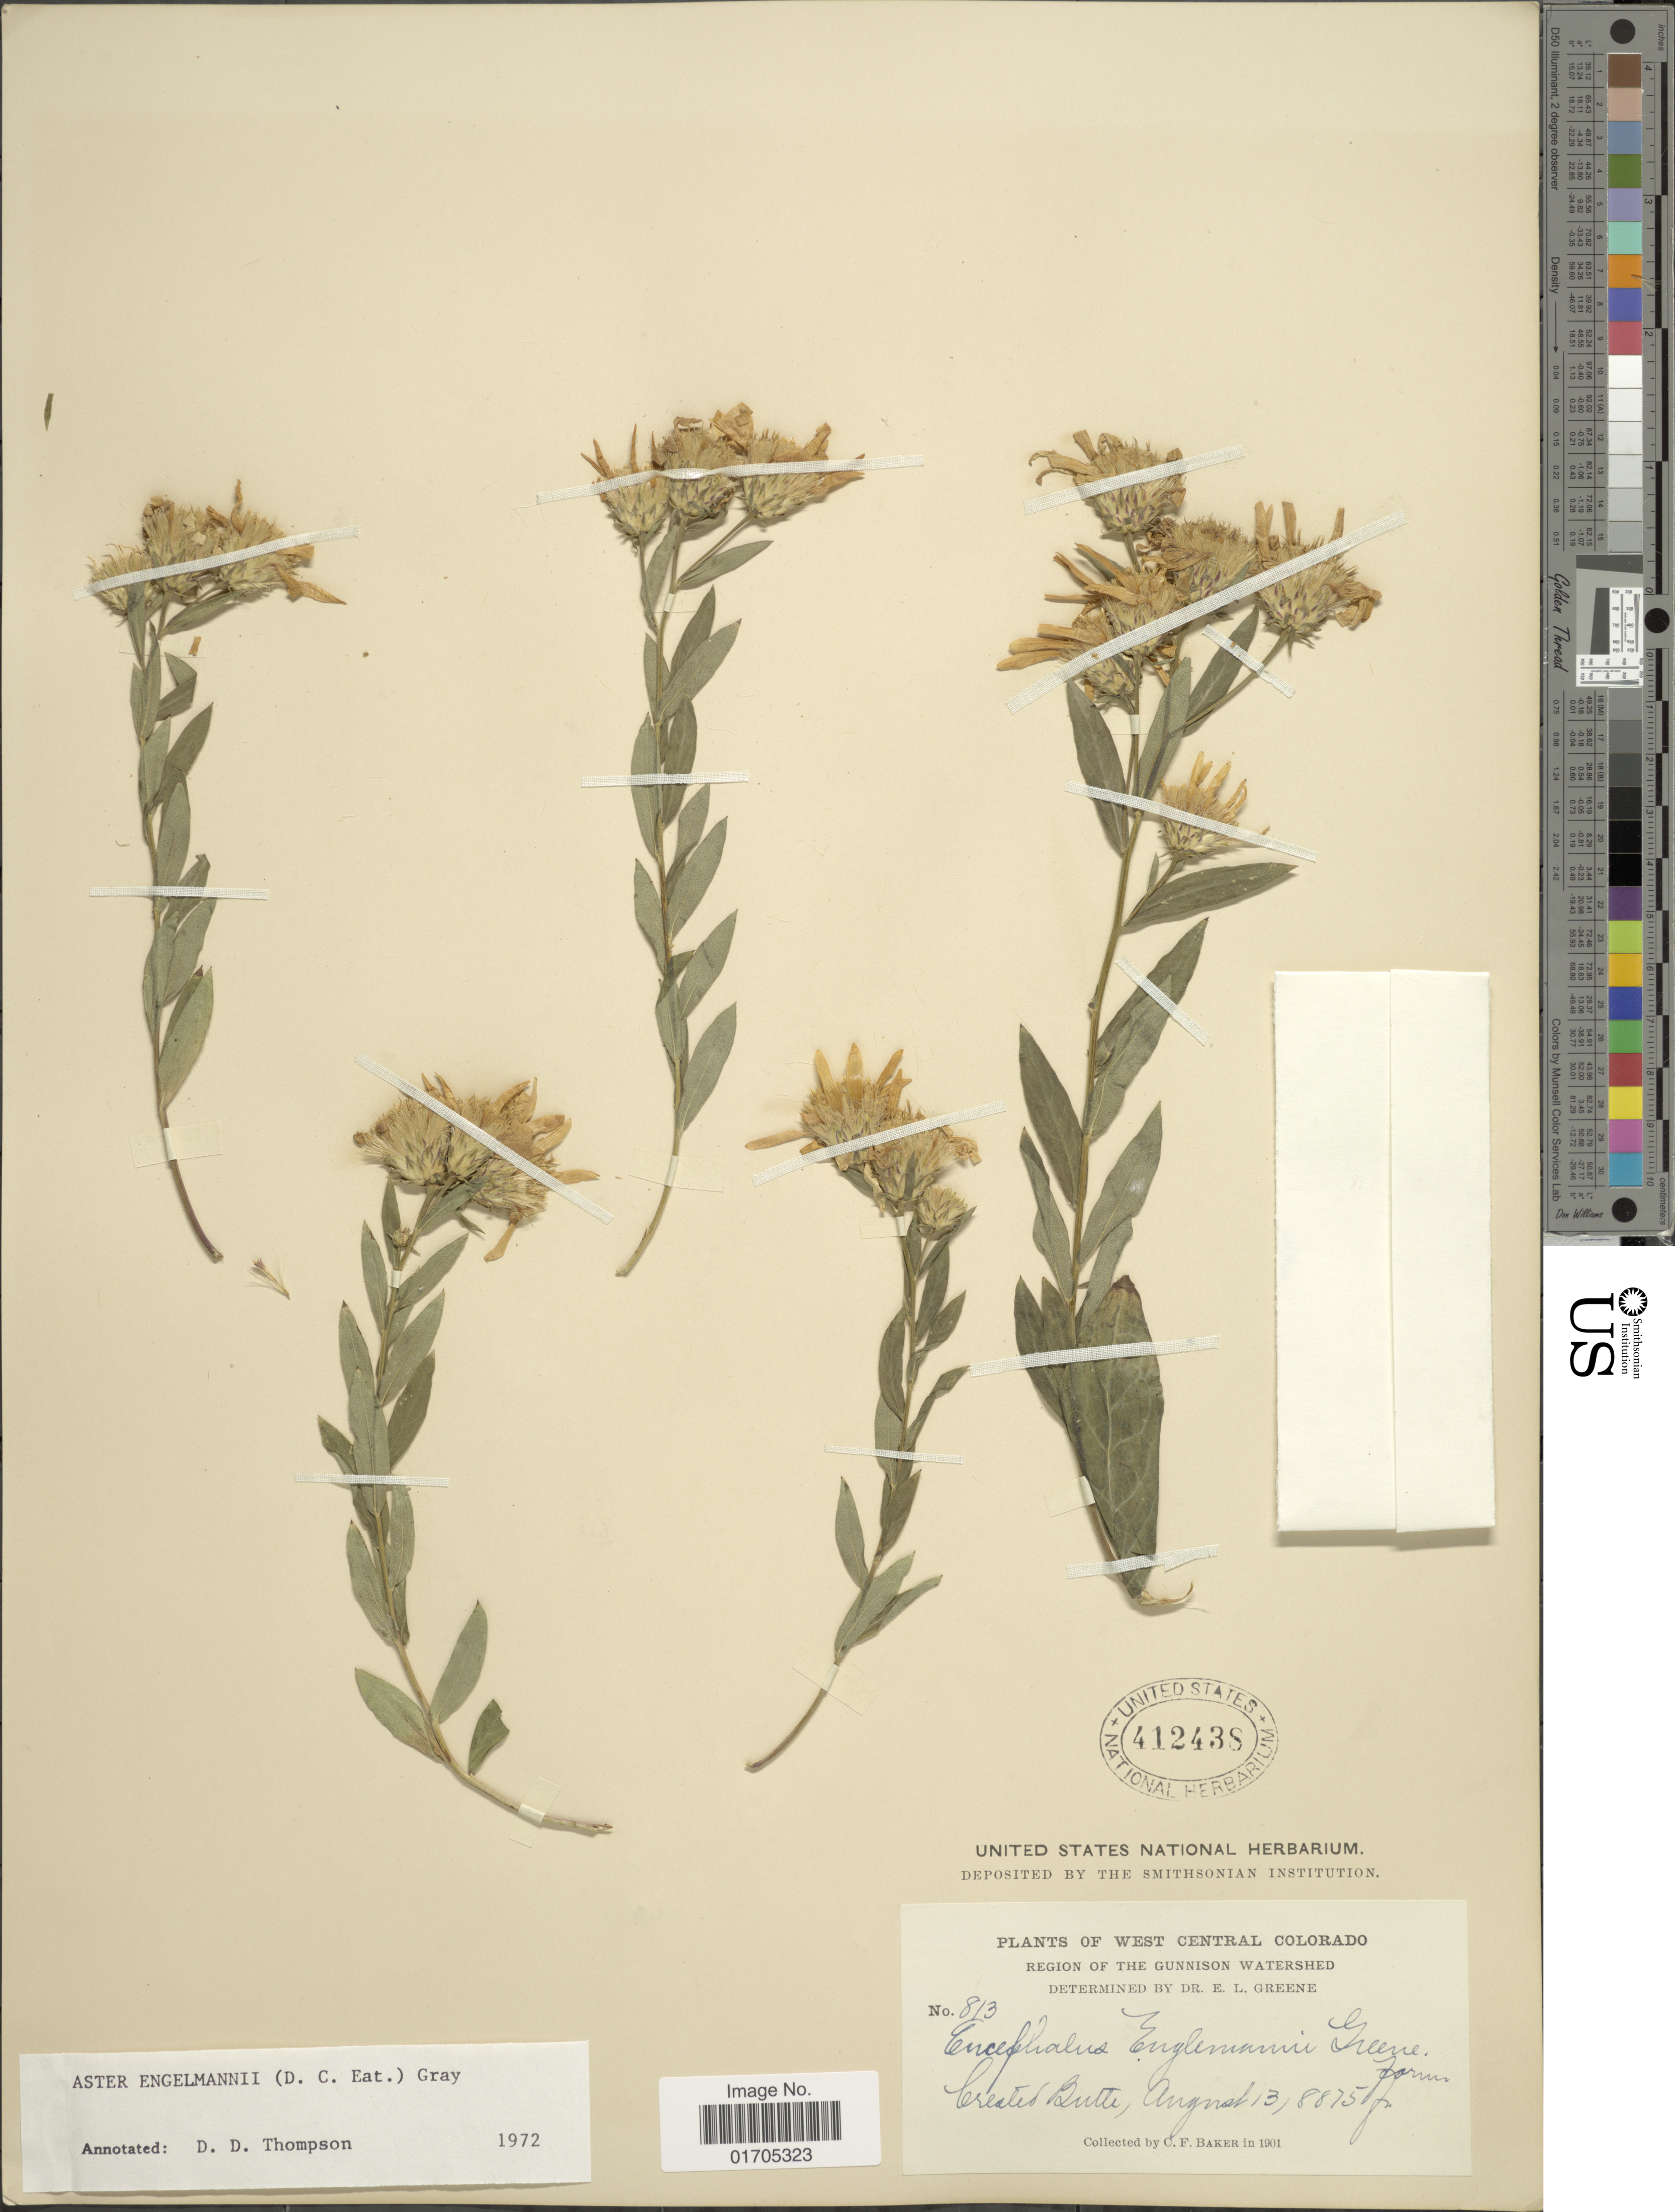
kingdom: Plantae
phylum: Tracheophyta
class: Magnoliopsida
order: Asterales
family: Asteraceae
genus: Eucephalus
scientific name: Eucephalus engelmannii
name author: (D.C. Eaton) Greene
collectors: C. F. Baker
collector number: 813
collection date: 1901-08-13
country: United States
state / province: Colorado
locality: West Central Colorado, Region of the Gunnison Watershed, Created Butte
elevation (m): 2705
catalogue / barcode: US 412438